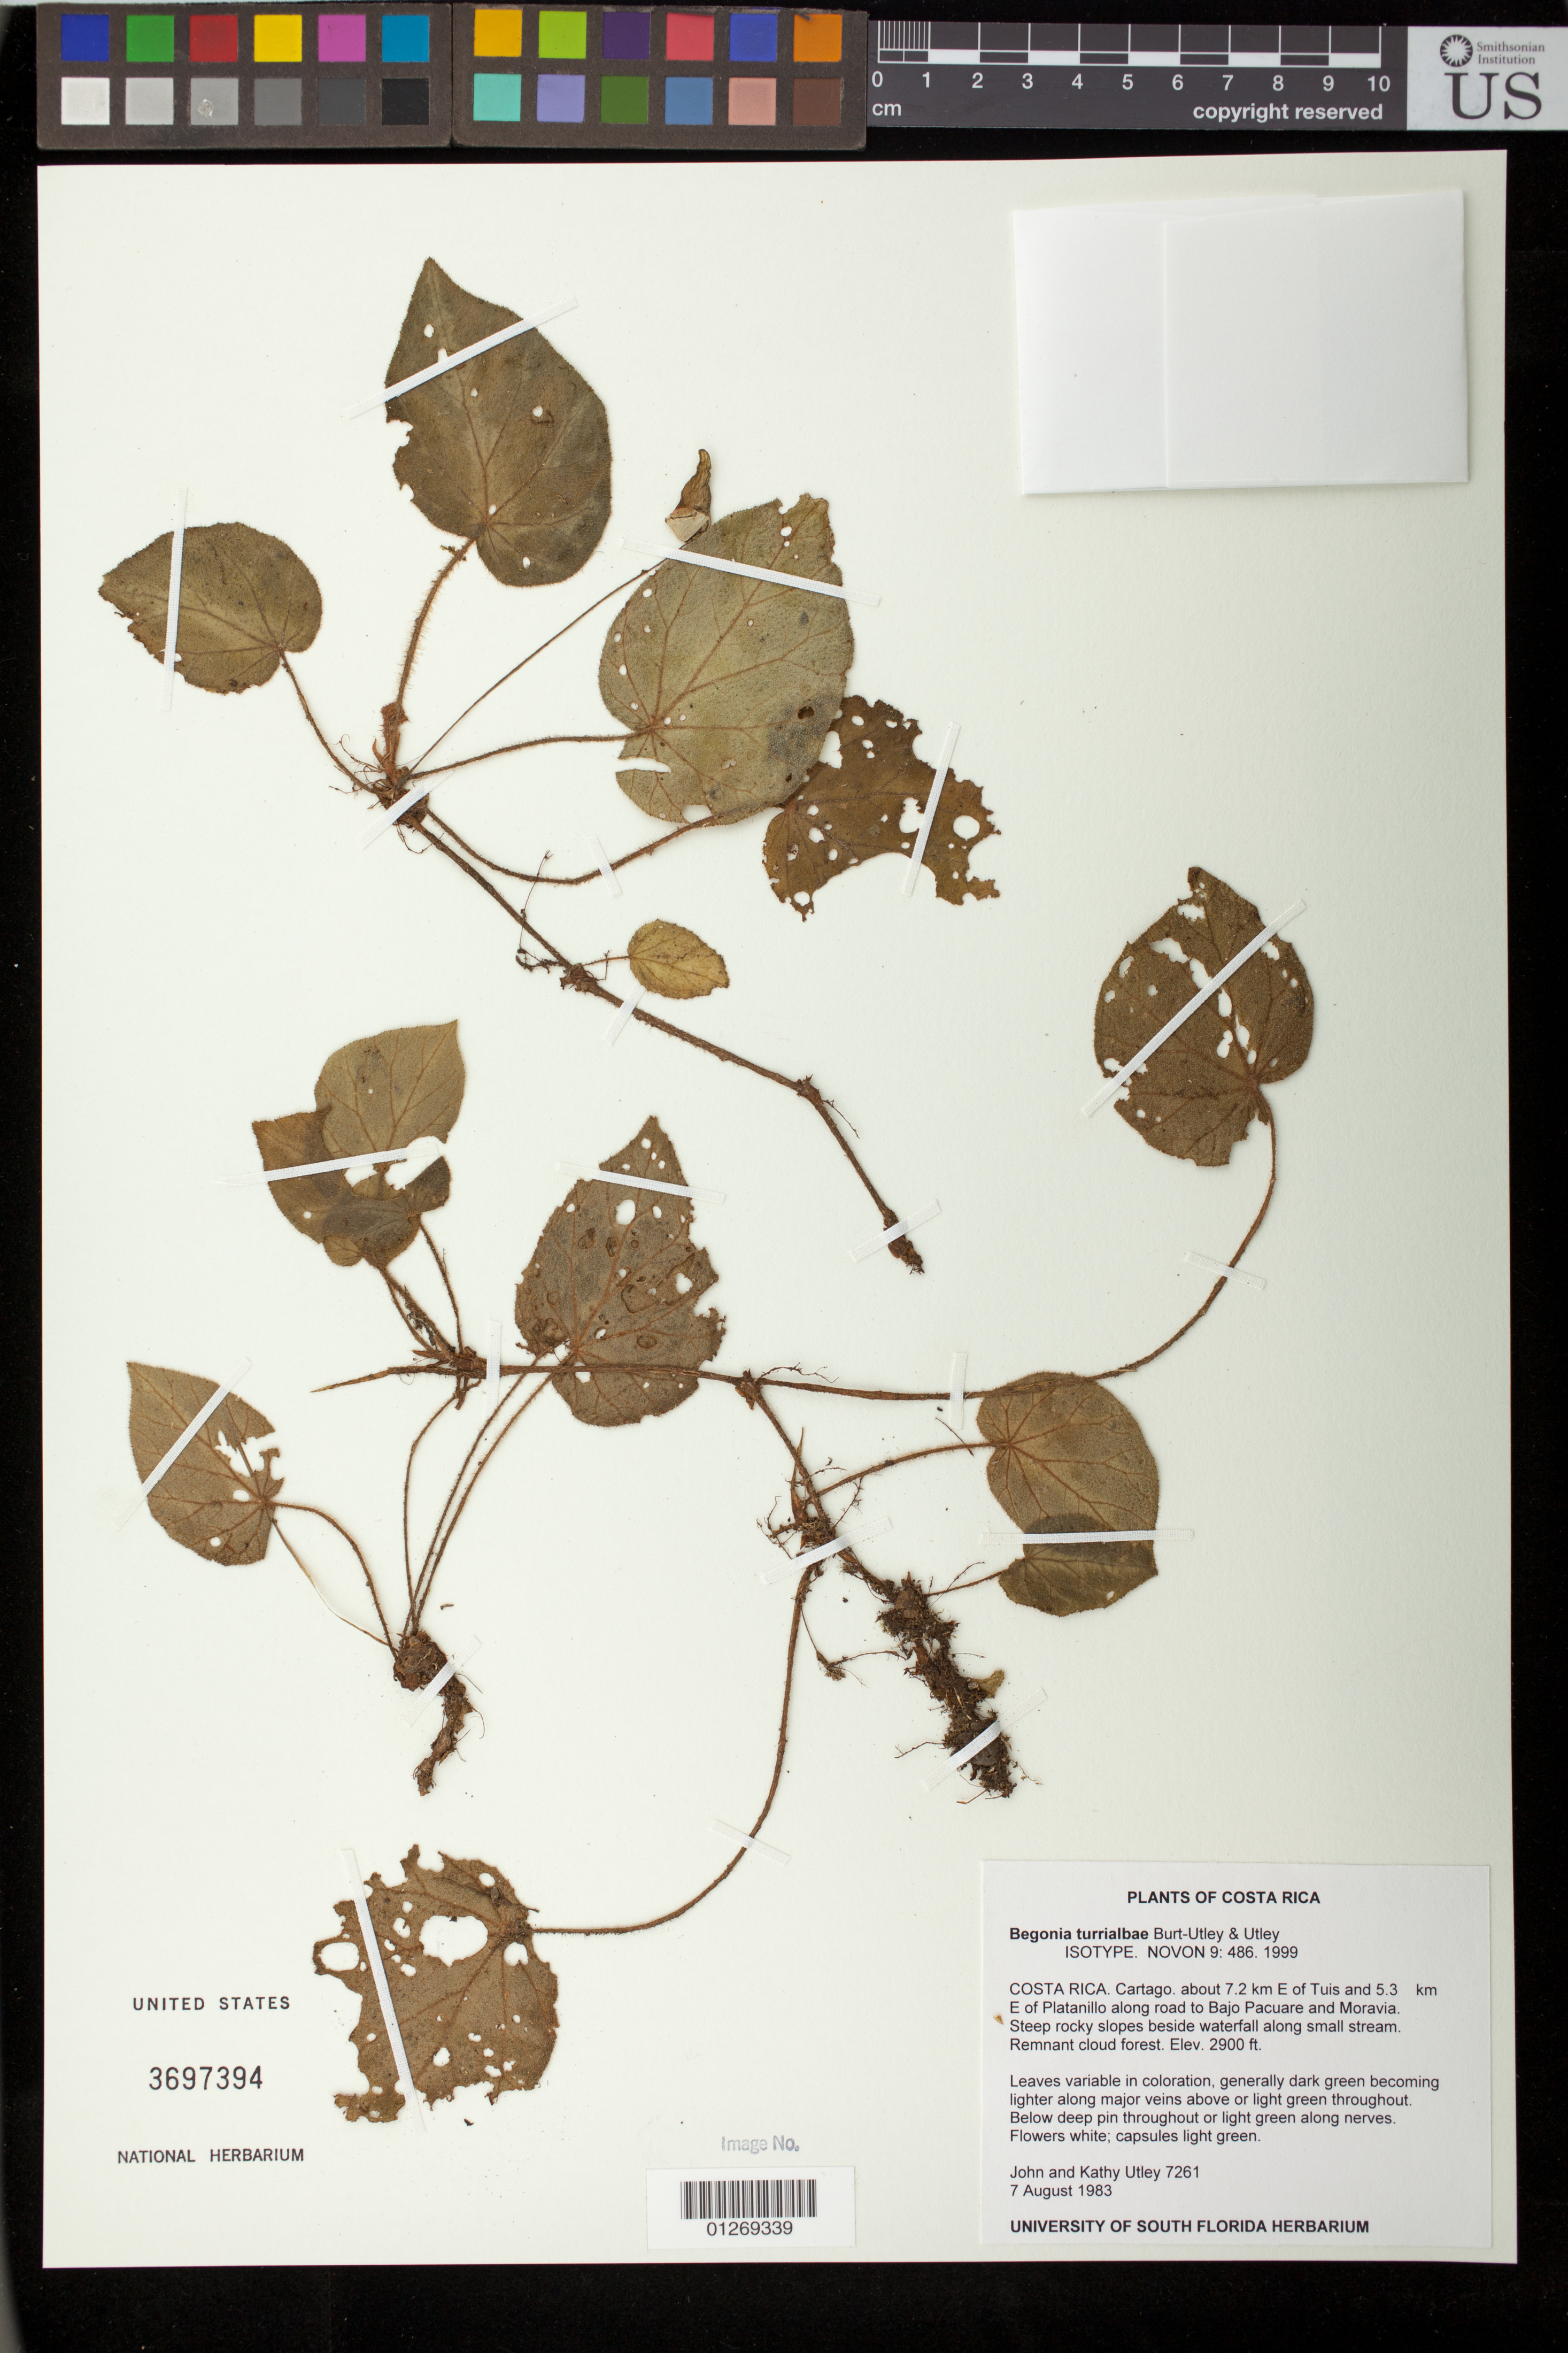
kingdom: Plantae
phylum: Tracheophyta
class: Magnoliopsida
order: Cucurbitales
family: Begoniaceae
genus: Begonia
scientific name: Begonia turrialbae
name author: Burt-Utley & Utley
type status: Isotype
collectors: J. F. Utley & K. M. Burt-Utley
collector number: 7261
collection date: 1983-08-07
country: Costa Rica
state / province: Cartago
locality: Cartago. About 7.2 km E of Tuis and 5.3 km E of Platanillo along road to Bajo Pacuare and Moravia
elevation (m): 884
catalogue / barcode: US 3697394